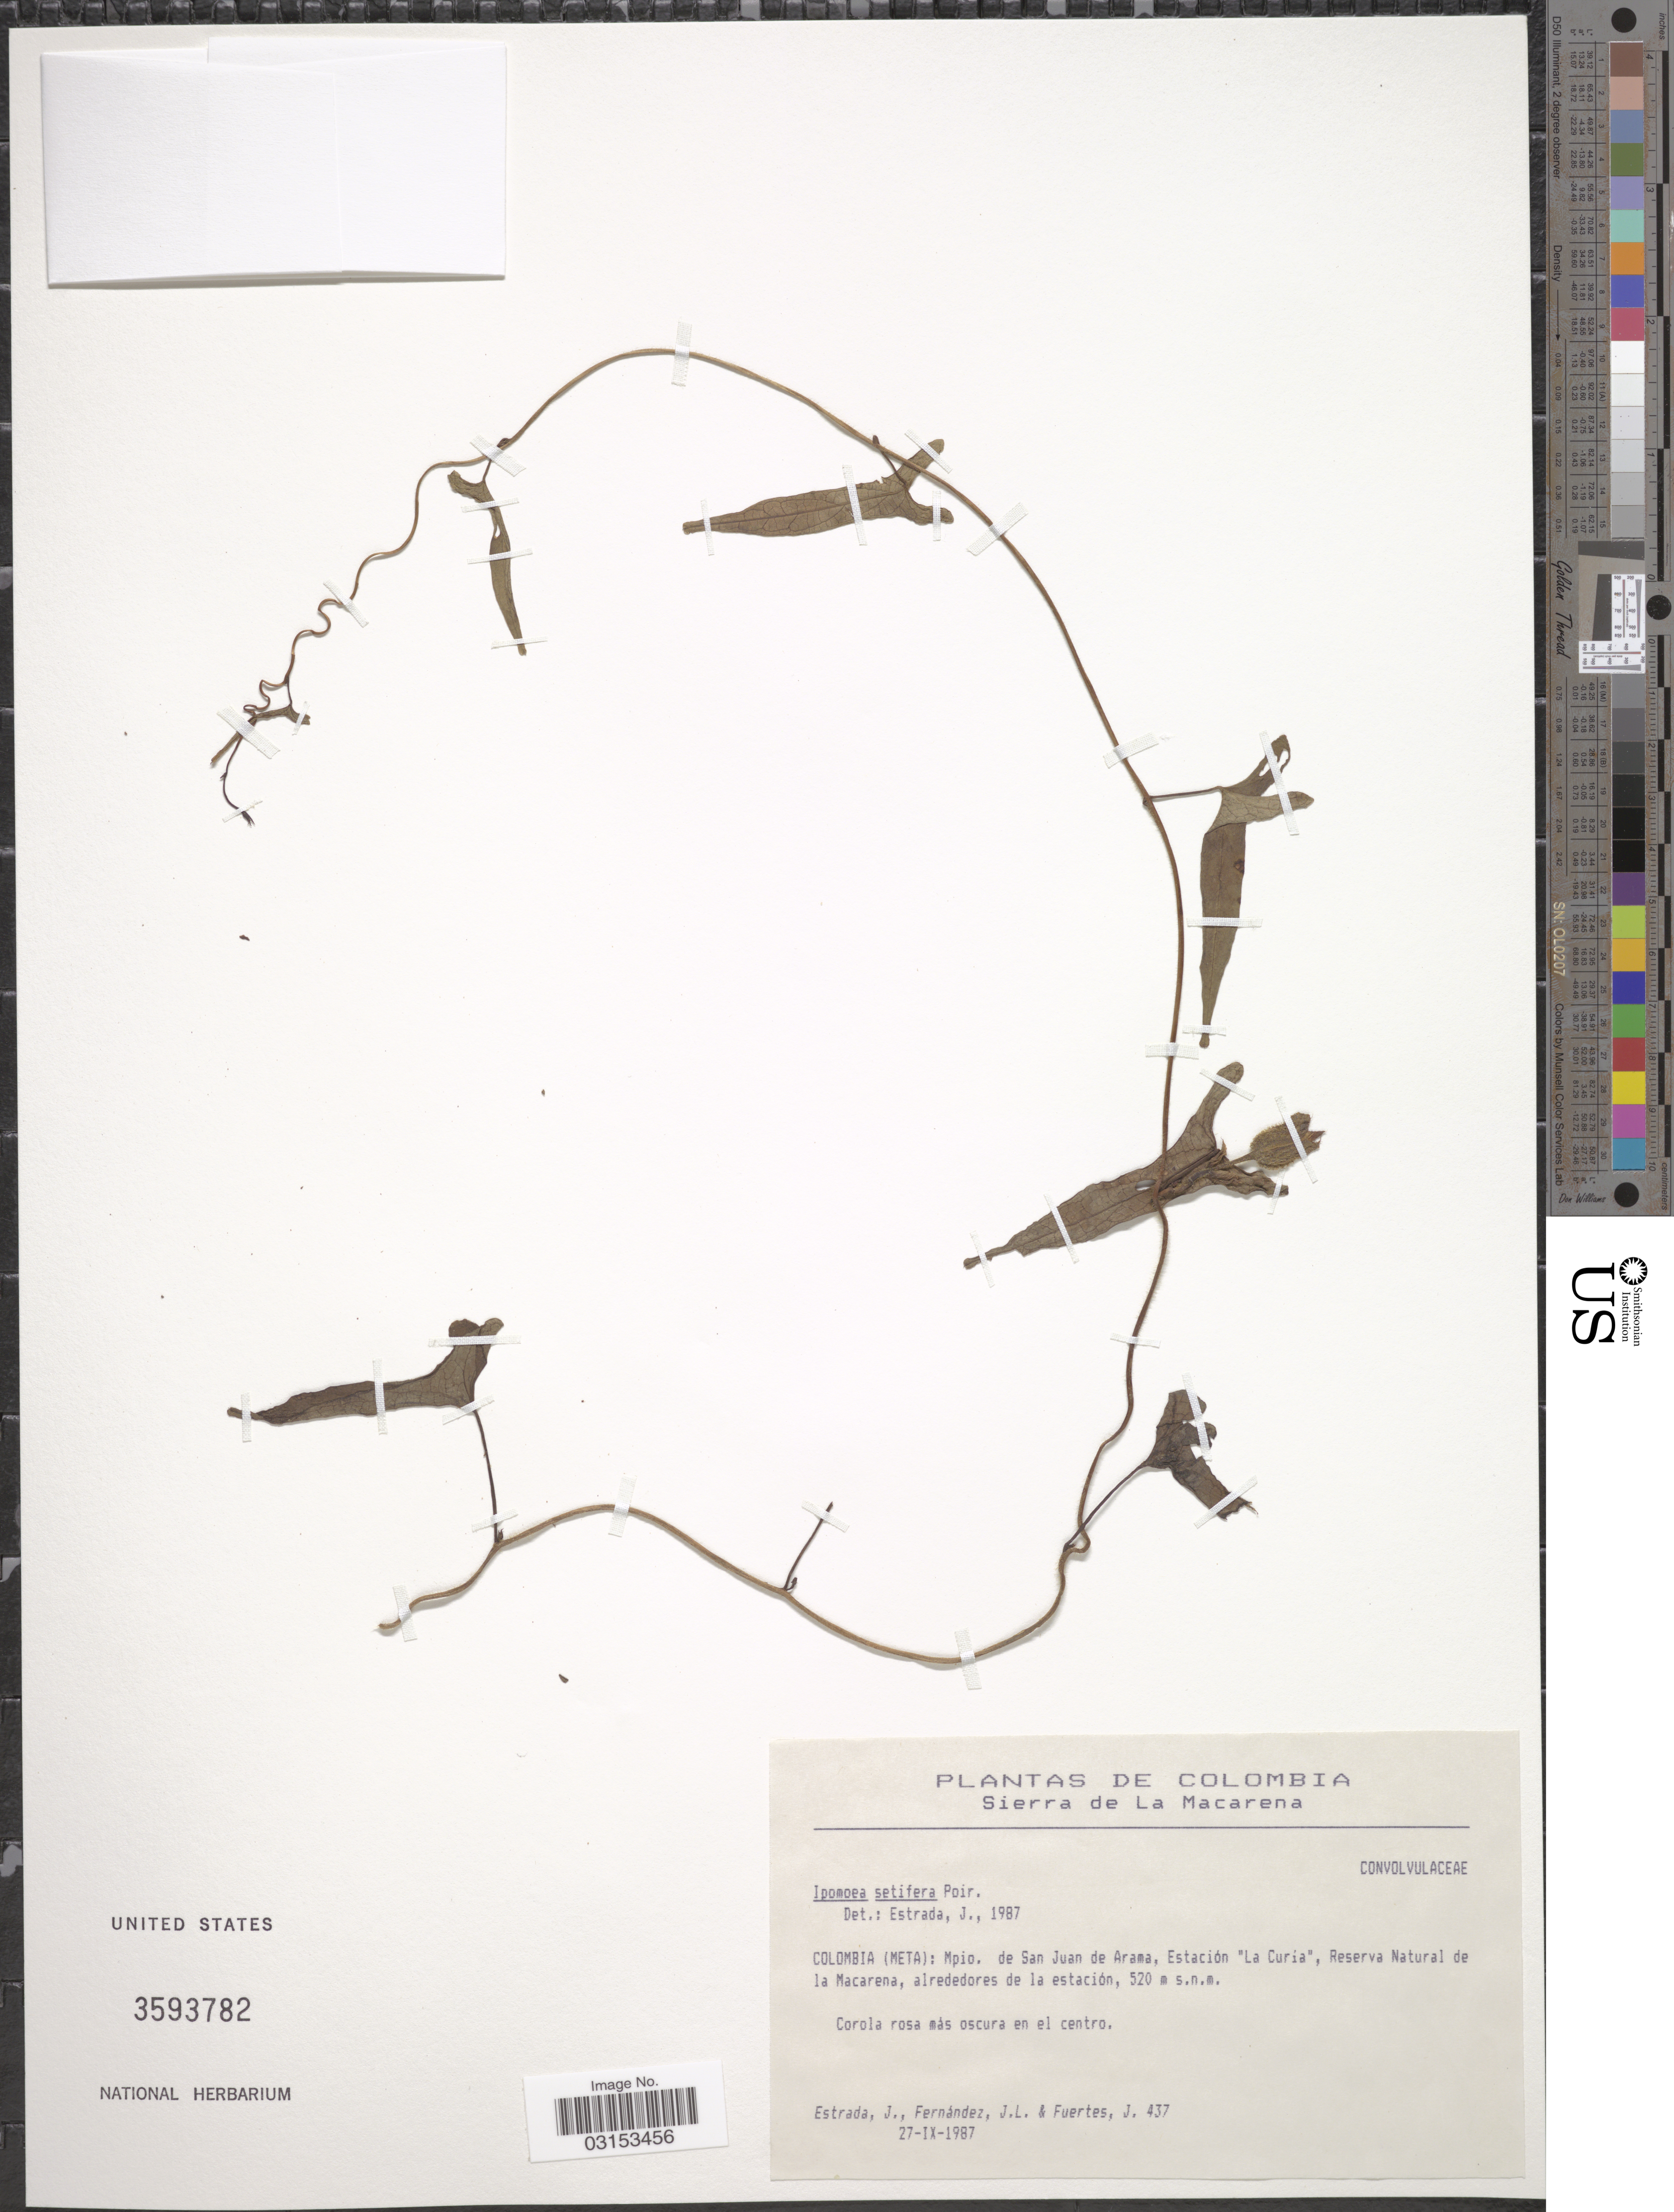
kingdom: Plantae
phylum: Tracheophyta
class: Magnoliopsida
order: Solanales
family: Convolvulaceae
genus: Ipomoea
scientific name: Ipomoea setifera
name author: Poir.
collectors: J. Fernández & J. Fuertes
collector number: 437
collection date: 1987-09-27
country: Colombia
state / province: Meta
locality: Sierra de La Macarena. Mpio. de San Juan de Arama, Estación "La Curía", Reserva Natural de la Macarena, alrededores de la estación.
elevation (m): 520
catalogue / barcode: US 3593782